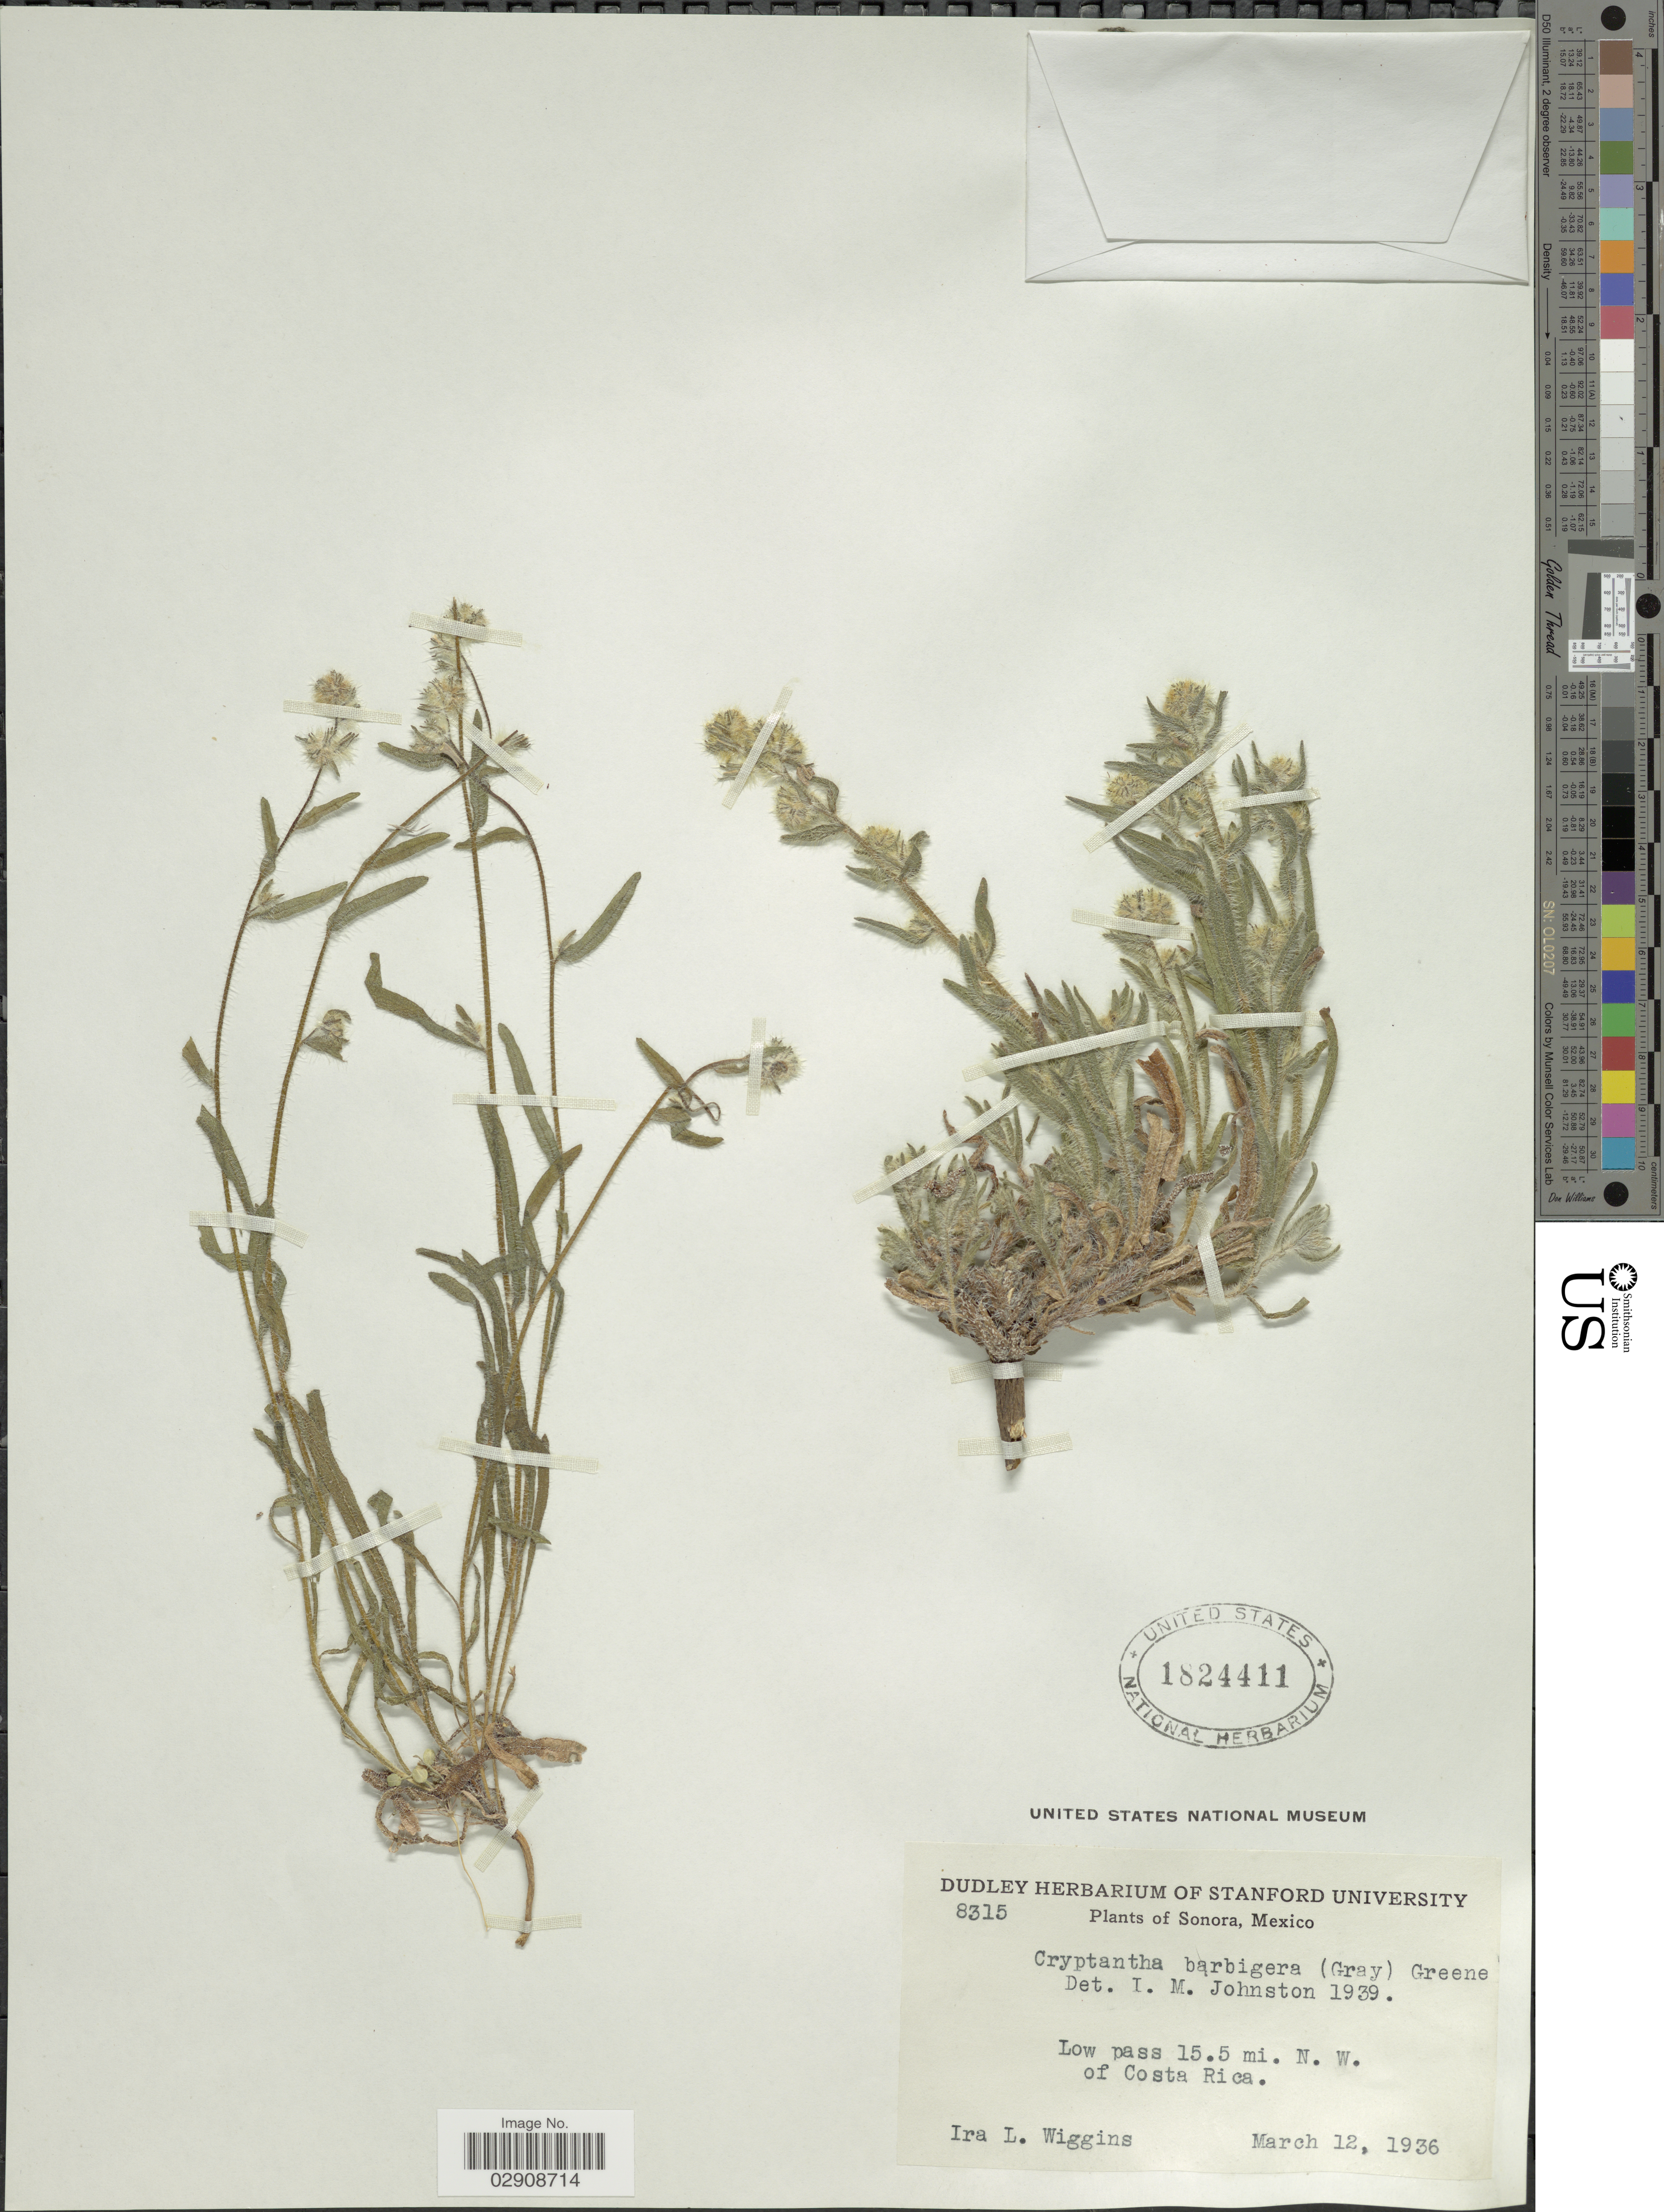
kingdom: Plantae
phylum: Tracheophyta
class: Magnoliopsida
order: Boraginales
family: Boraginaceae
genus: Cryptantha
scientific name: Cryptantha barbigera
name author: (A. Gray) Greene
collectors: I. L. Wiggins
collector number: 8315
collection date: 1936-03-12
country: Mexico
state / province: Sonora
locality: Low pass 15.5 mi. N.W. of Costa Rica.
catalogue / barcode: US 1824411